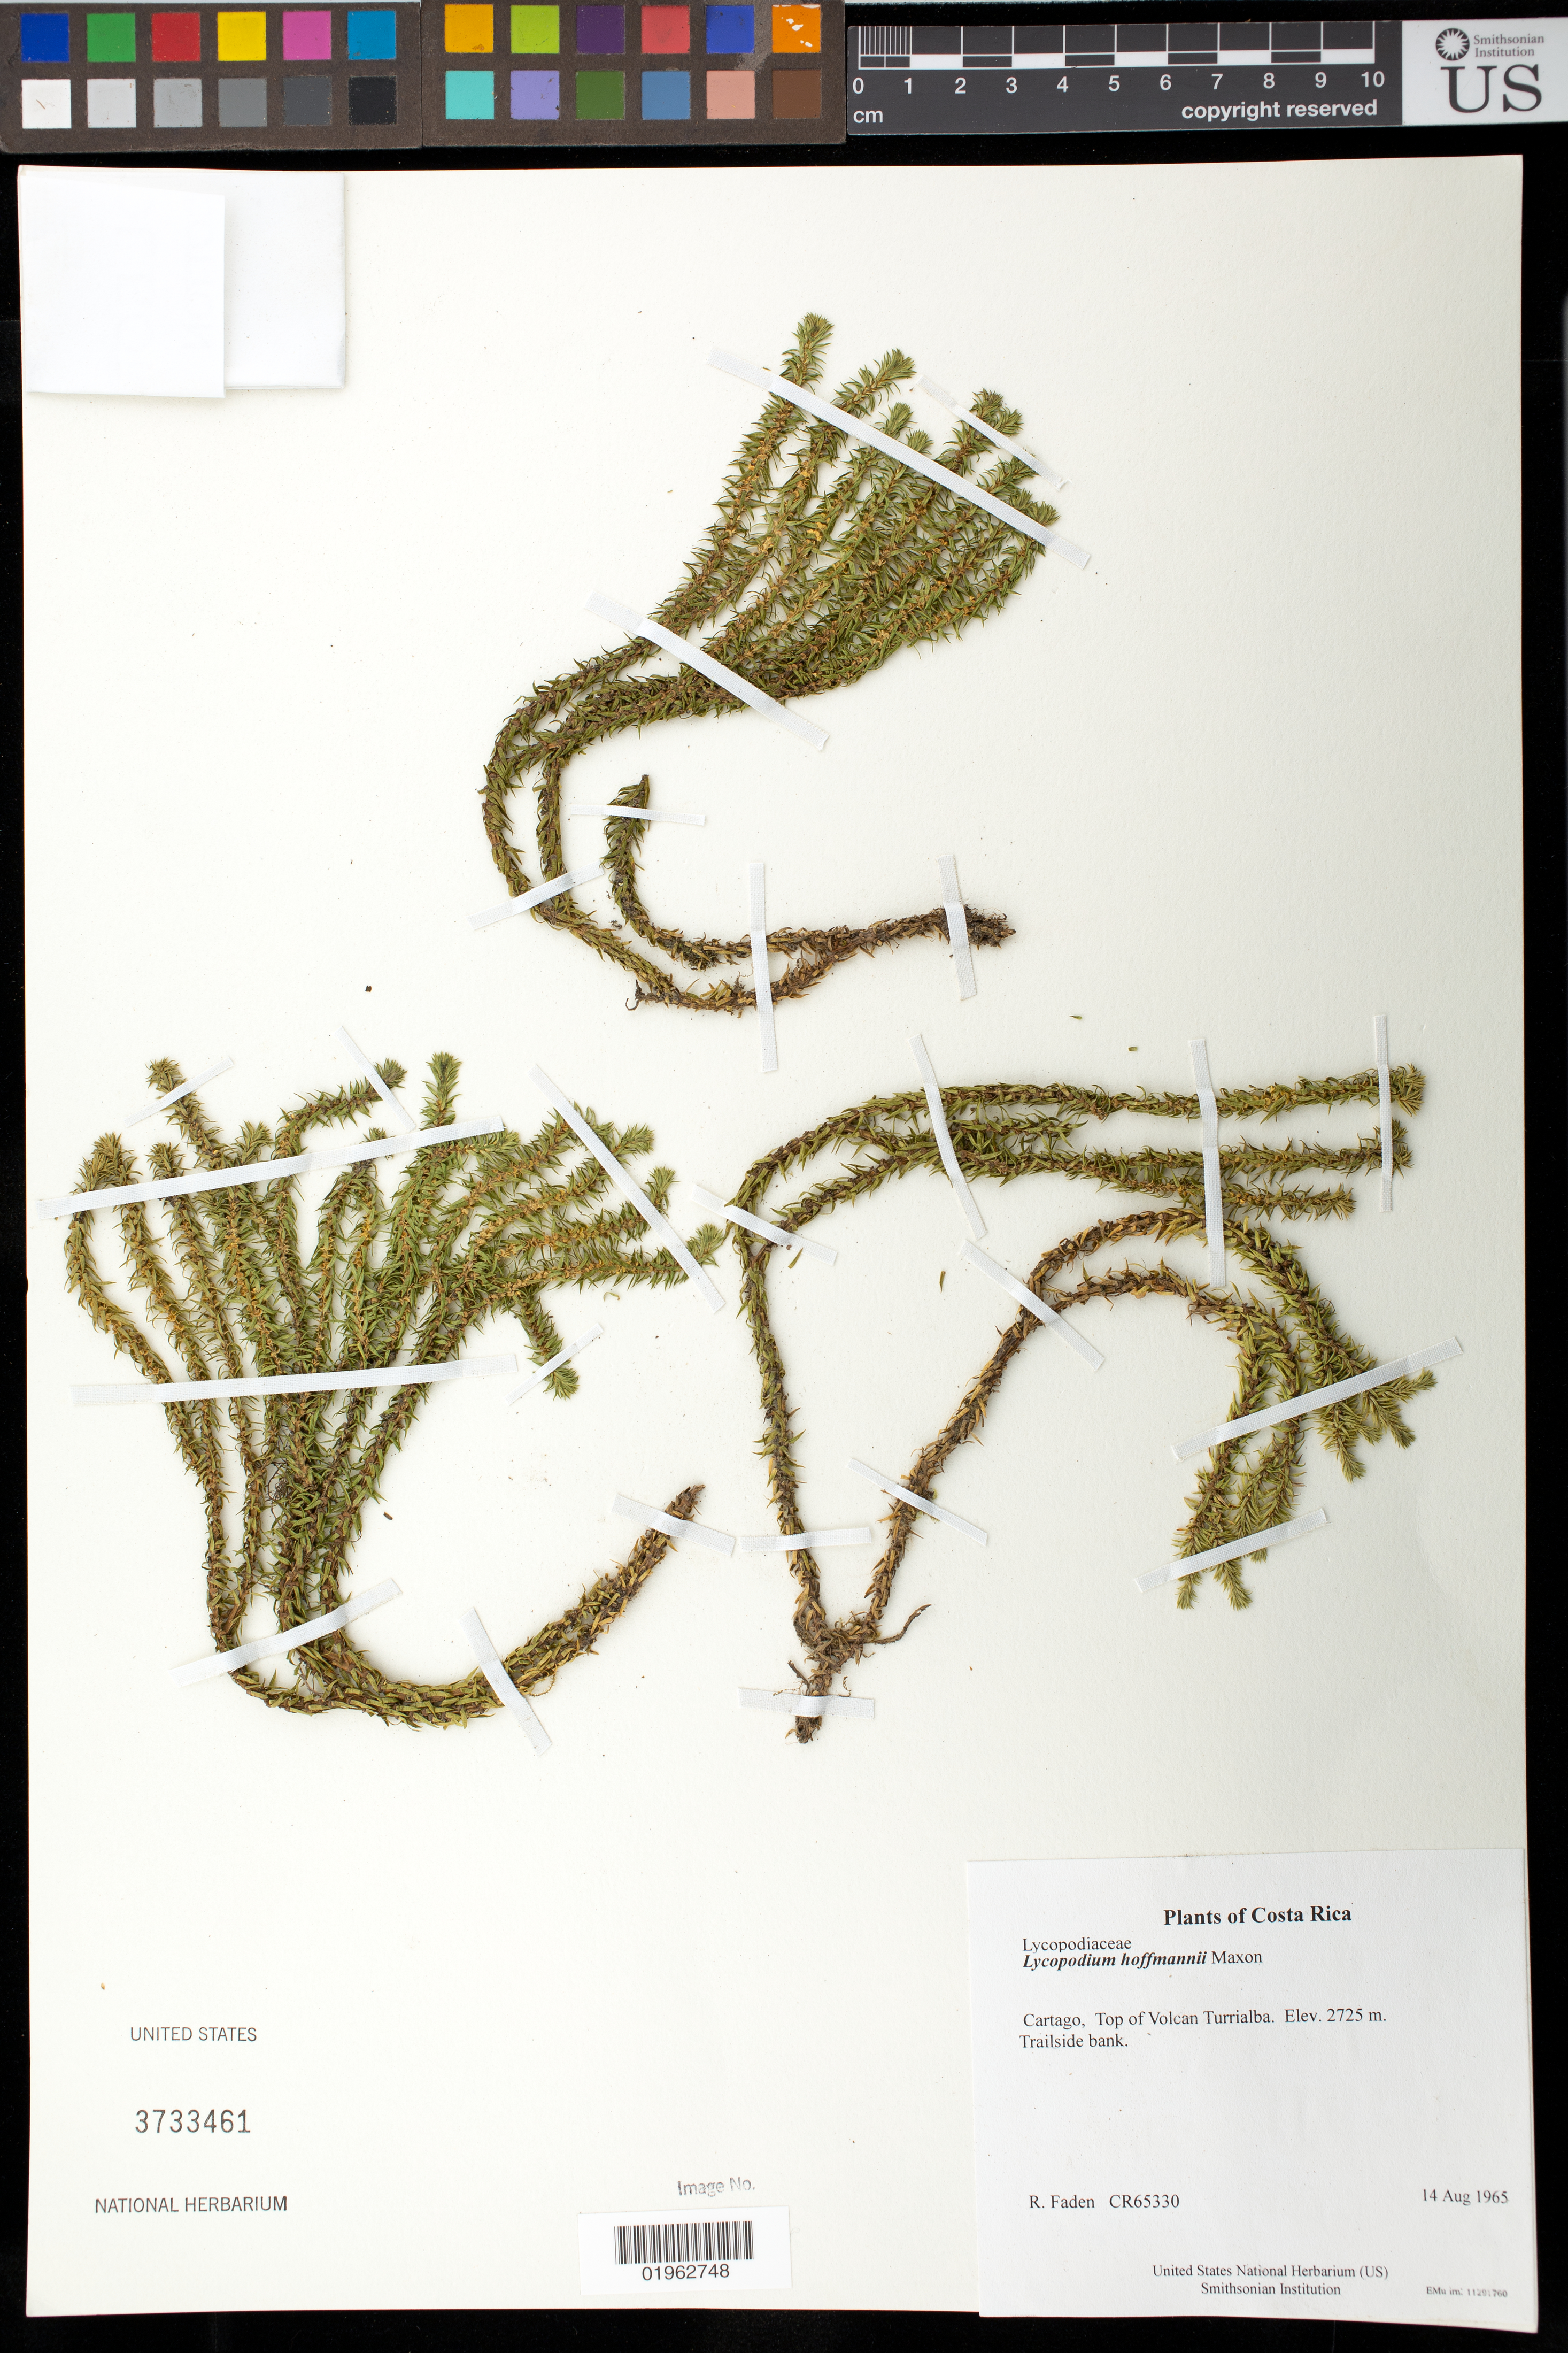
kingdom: Plantae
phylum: Tracheophyta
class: Lycopodiopsida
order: Lycopodiales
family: Lycopodiaceae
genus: Phlegmariurus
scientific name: Phlegmariurus hoffmannii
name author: (Maxon) B. Øllg.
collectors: R. B. Faden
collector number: CR65330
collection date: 1965-08-14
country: Costa Rica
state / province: Cartago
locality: Top of Volcan Turrialba.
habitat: Trailside bank.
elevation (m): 2725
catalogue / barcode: US 3733461